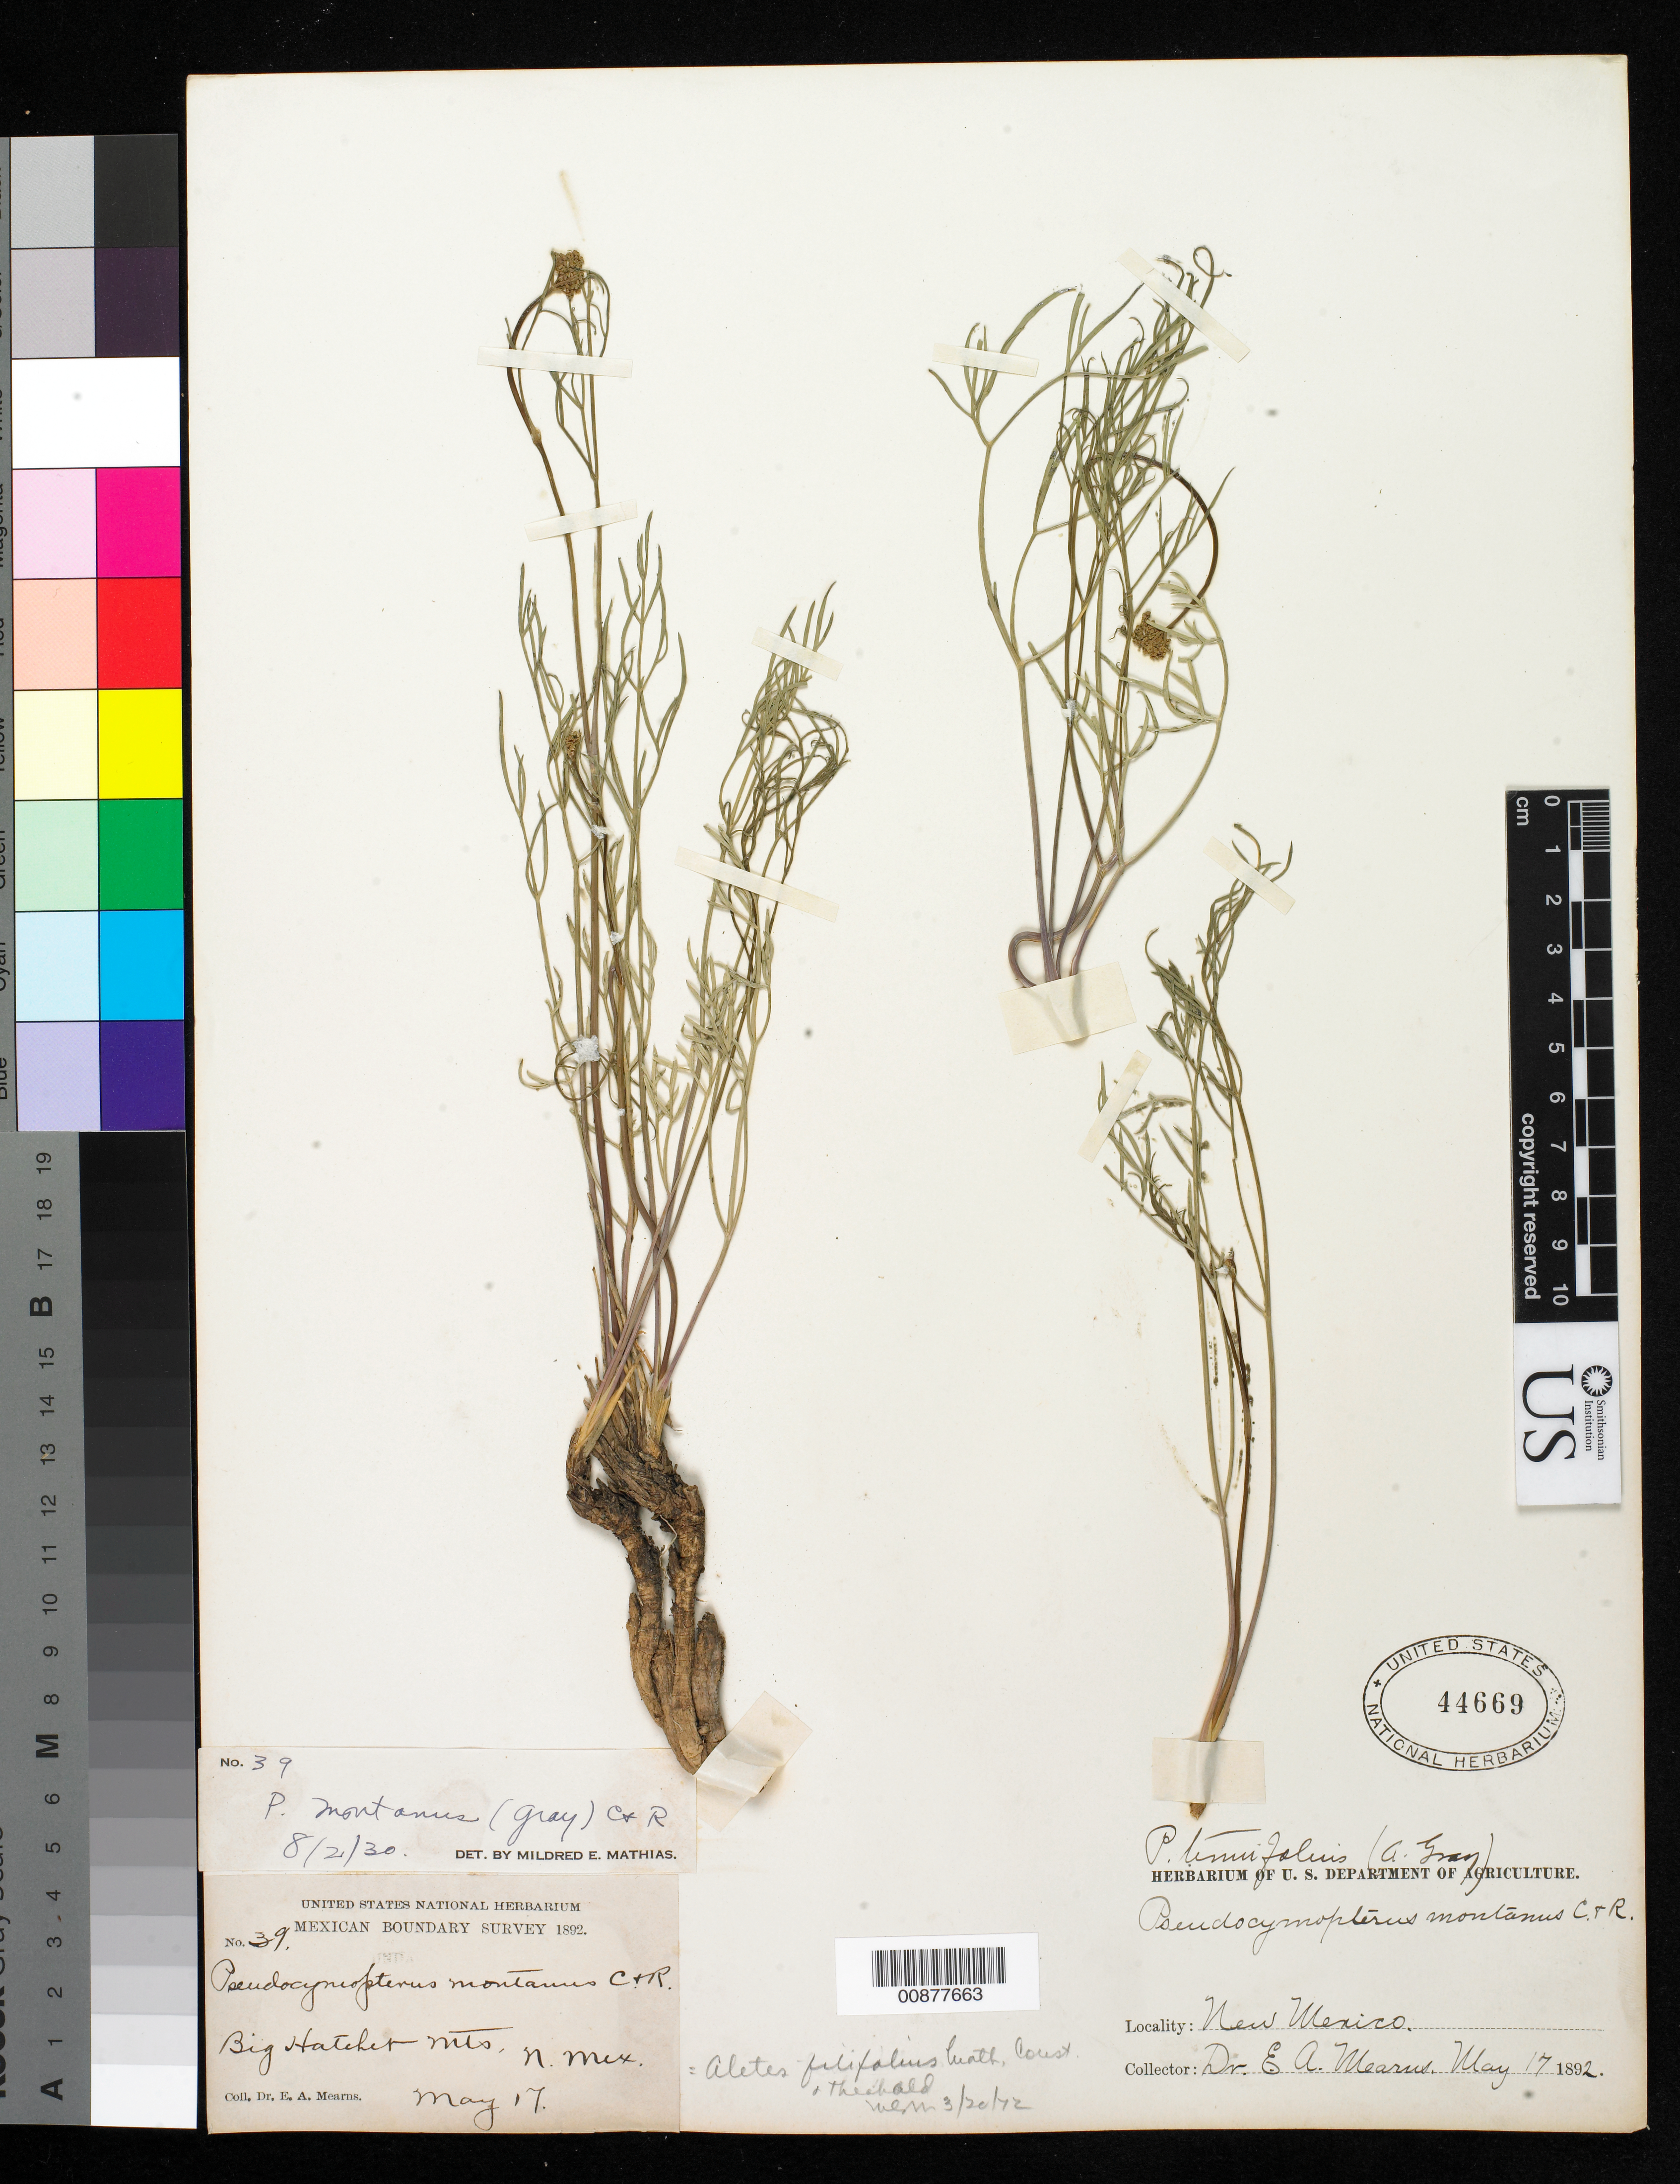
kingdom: Plantae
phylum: Tracheophyta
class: Magnoliopsida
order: Apiales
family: Apiaceae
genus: Aletes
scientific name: Aletes filifolius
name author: Mathias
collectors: E. A. Mearns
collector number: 39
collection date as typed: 17 May 1892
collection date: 1892-05-17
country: United States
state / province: New Mexico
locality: Big Hatchet Mts., New Mexico.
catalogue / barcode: US 44669